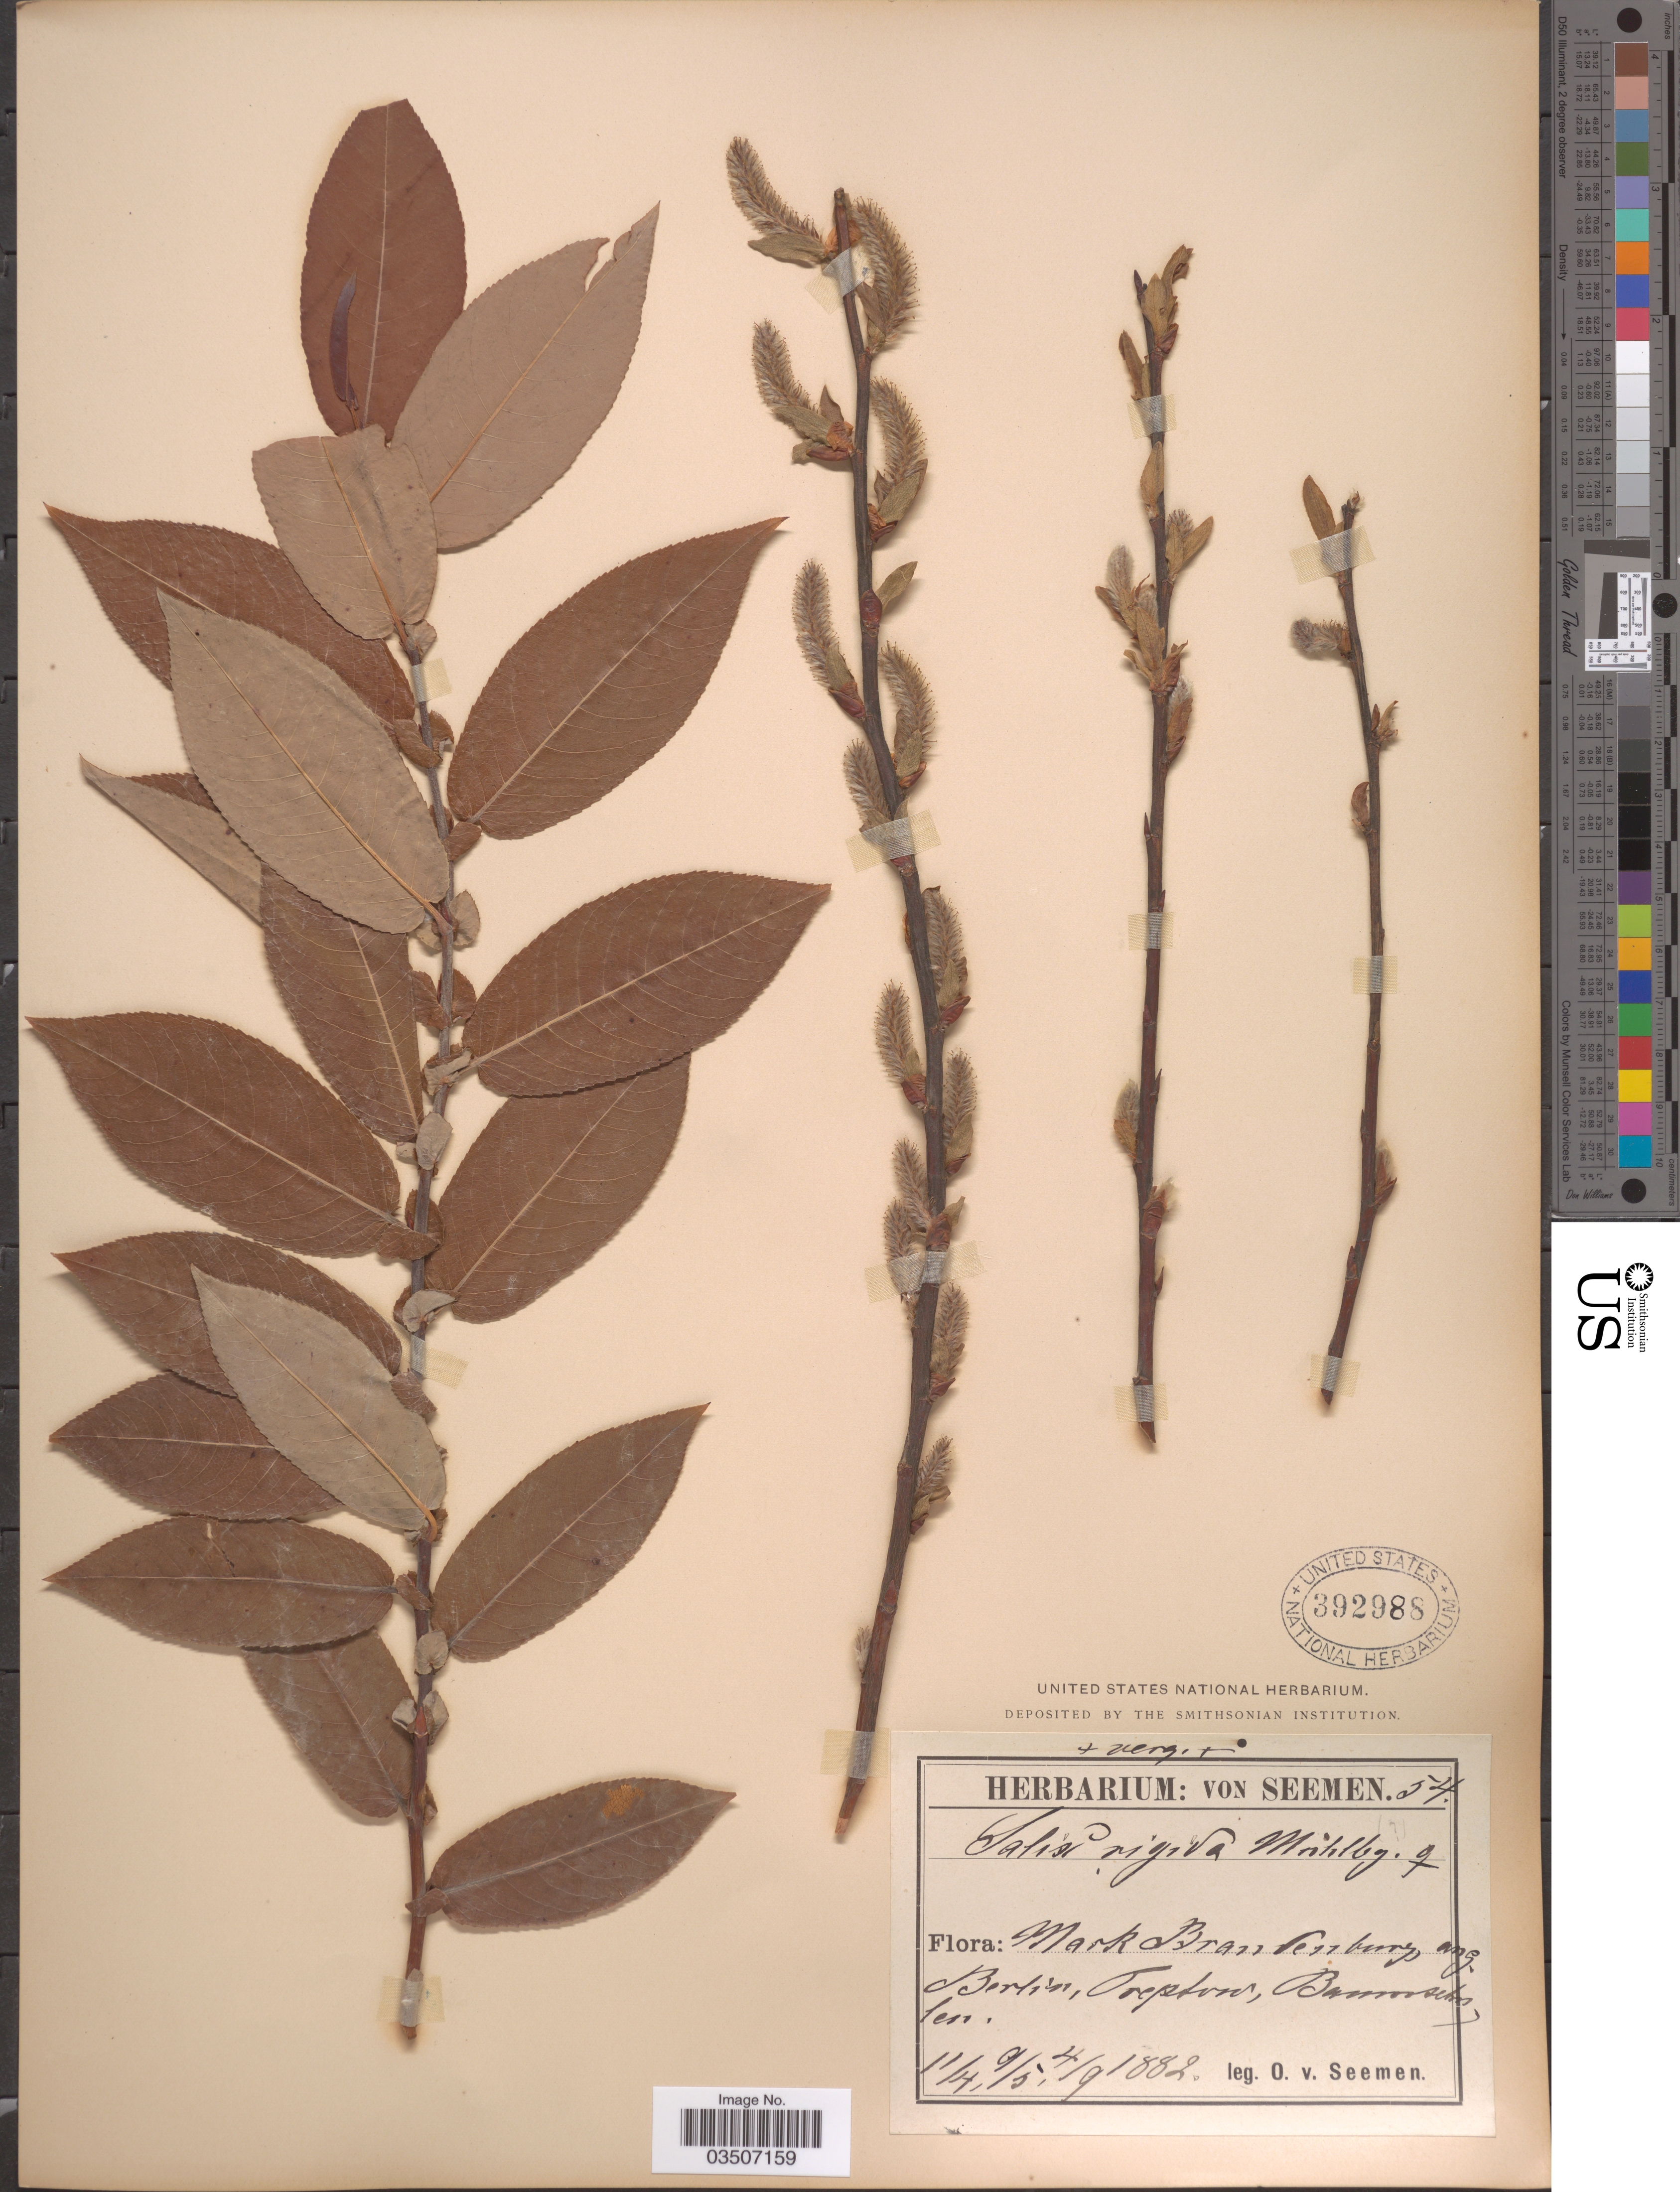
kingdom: Plantae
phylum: Tracheophyta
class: Magnoliopsida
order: Malpighiales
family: Salicaceae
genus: Salix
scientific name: Salix rigida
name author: Muhl.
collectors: K. O. von Seemen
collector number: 54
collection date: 1882-04-11/1882-09-04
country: Germany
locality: Mark Brandenburg, ang. [interpreted] Berlin, Treptow, Baumschulen.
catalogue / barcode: US 392988